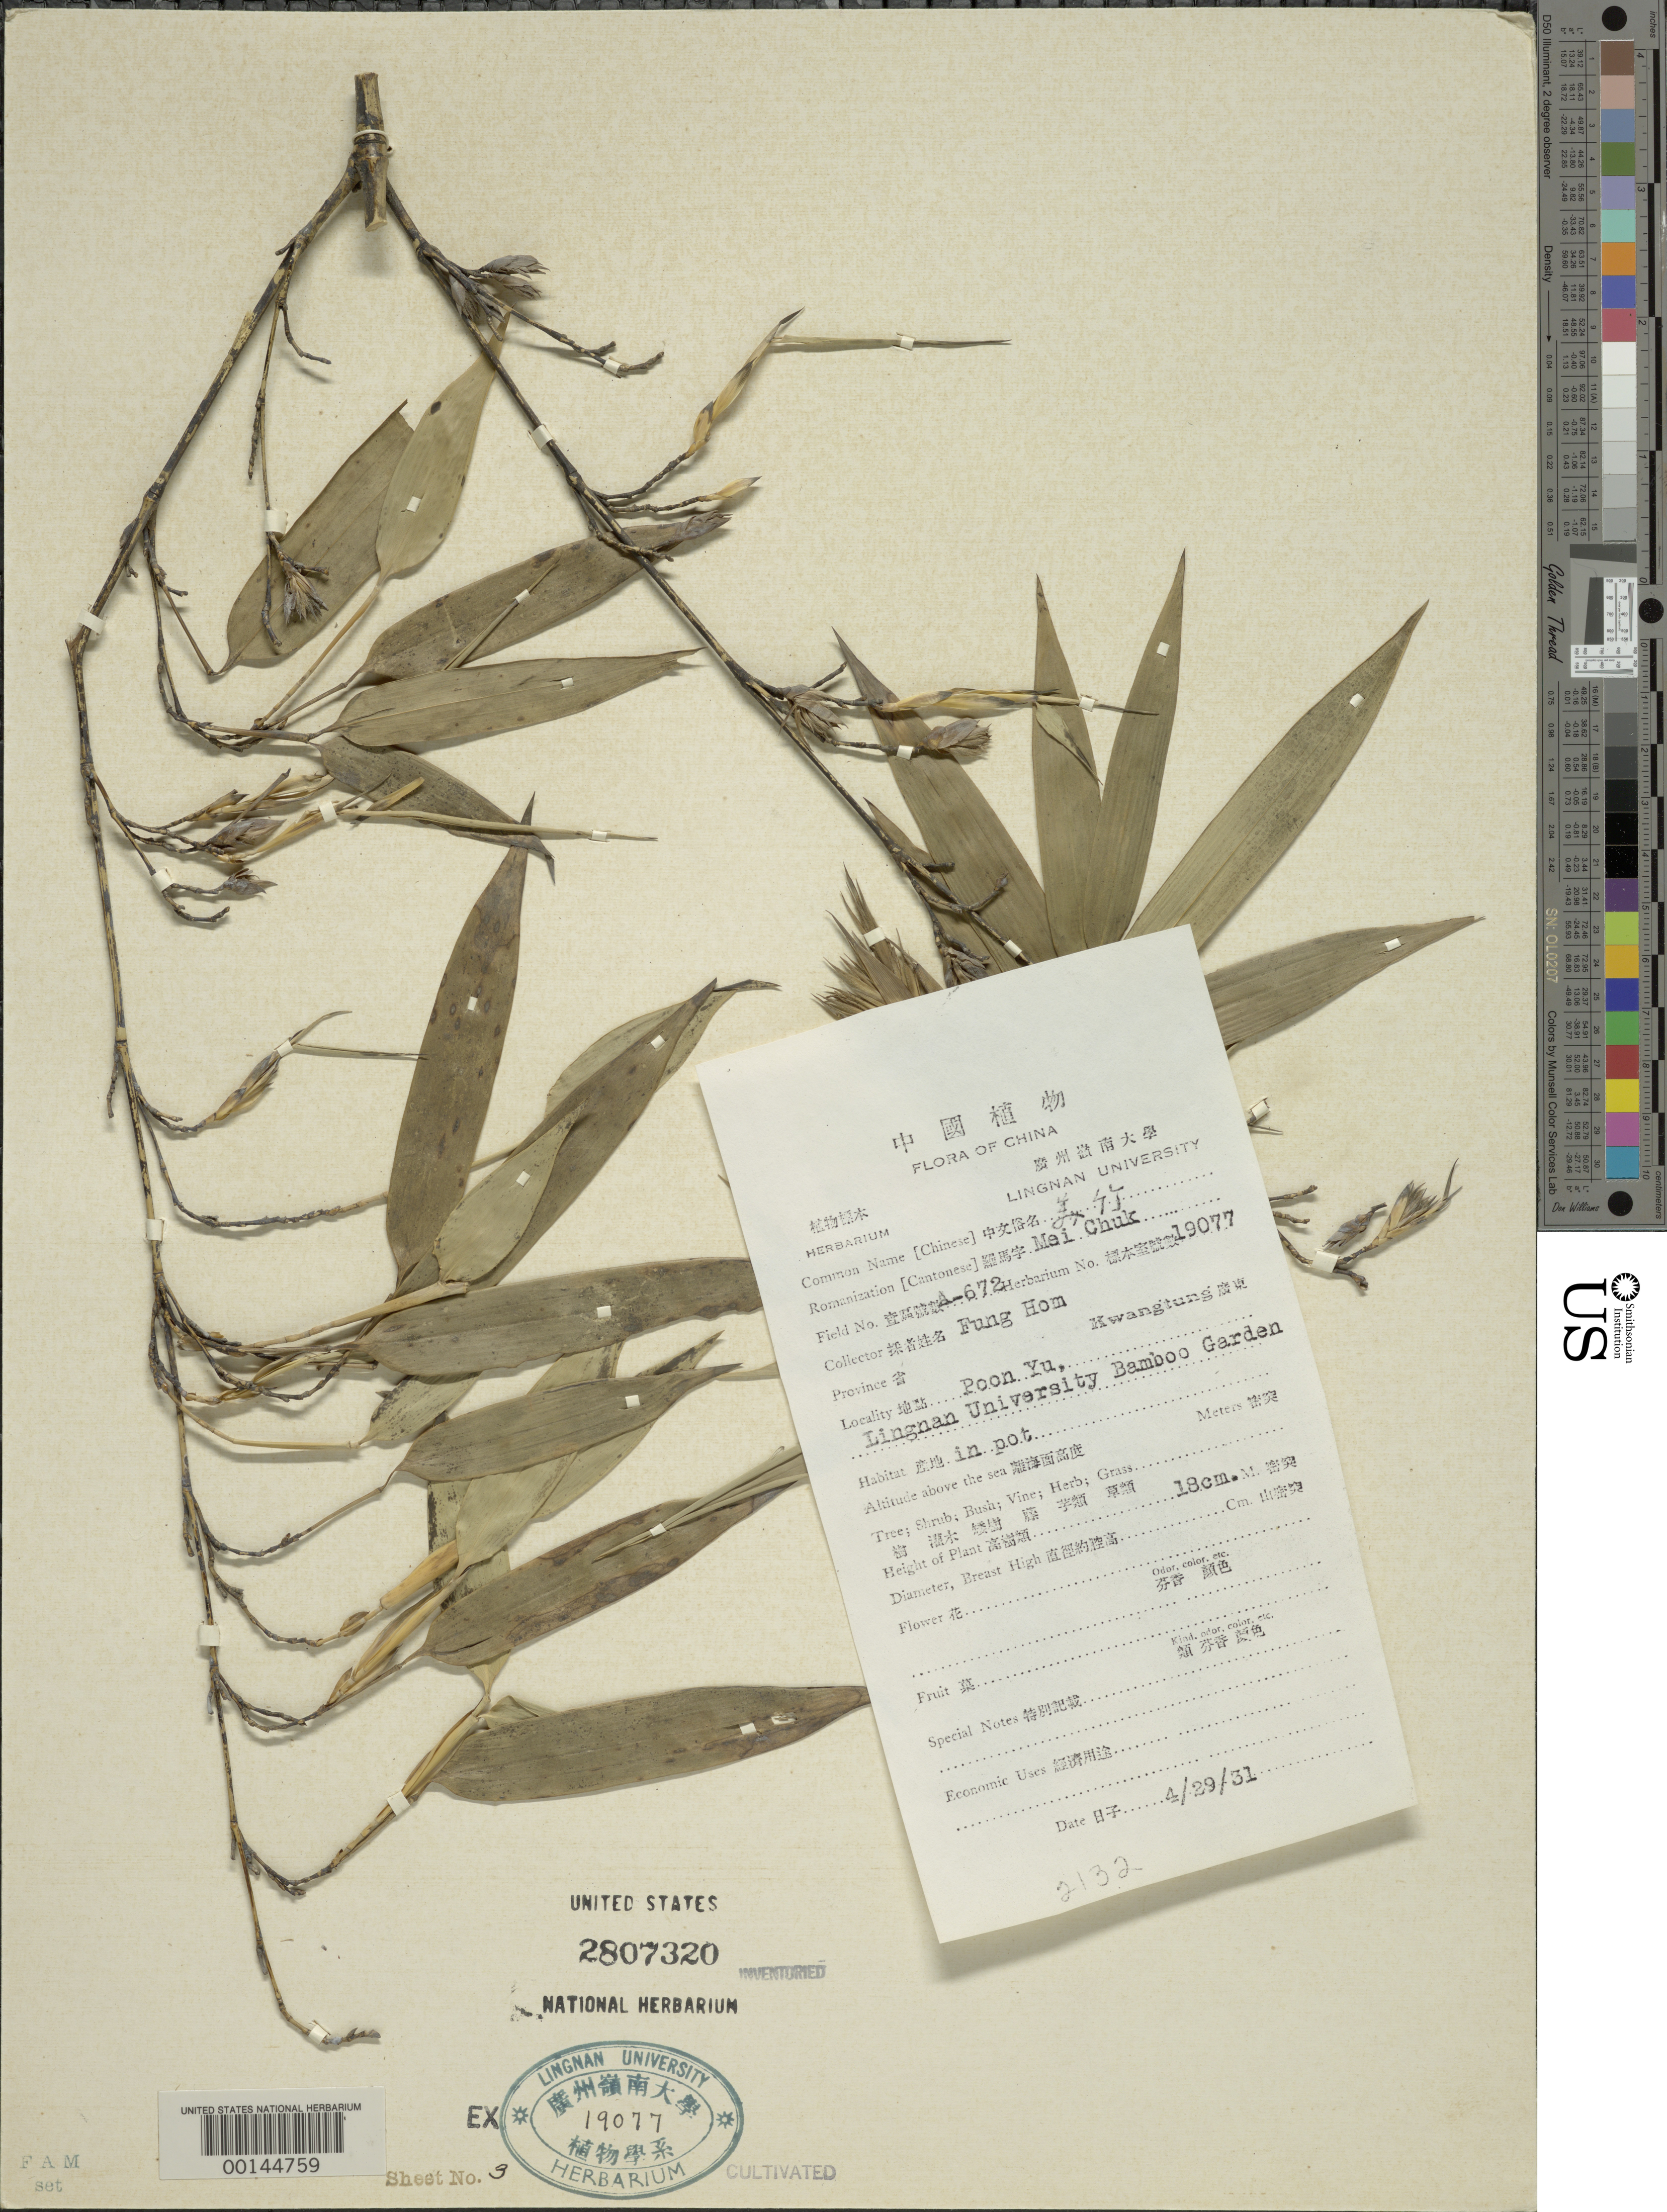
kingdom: Plantae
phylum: Tracheophyta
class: Liliopsida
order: Poales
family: Poaceae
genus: Phyllostachys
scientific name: Phyllostachys sp.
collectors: H. L. Fung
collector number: A-672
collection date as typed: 29 Apr 1931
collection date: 1931-04-29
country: China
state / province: Guangdong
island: Honam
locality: Honan, poon yu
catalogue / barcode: US 2807320